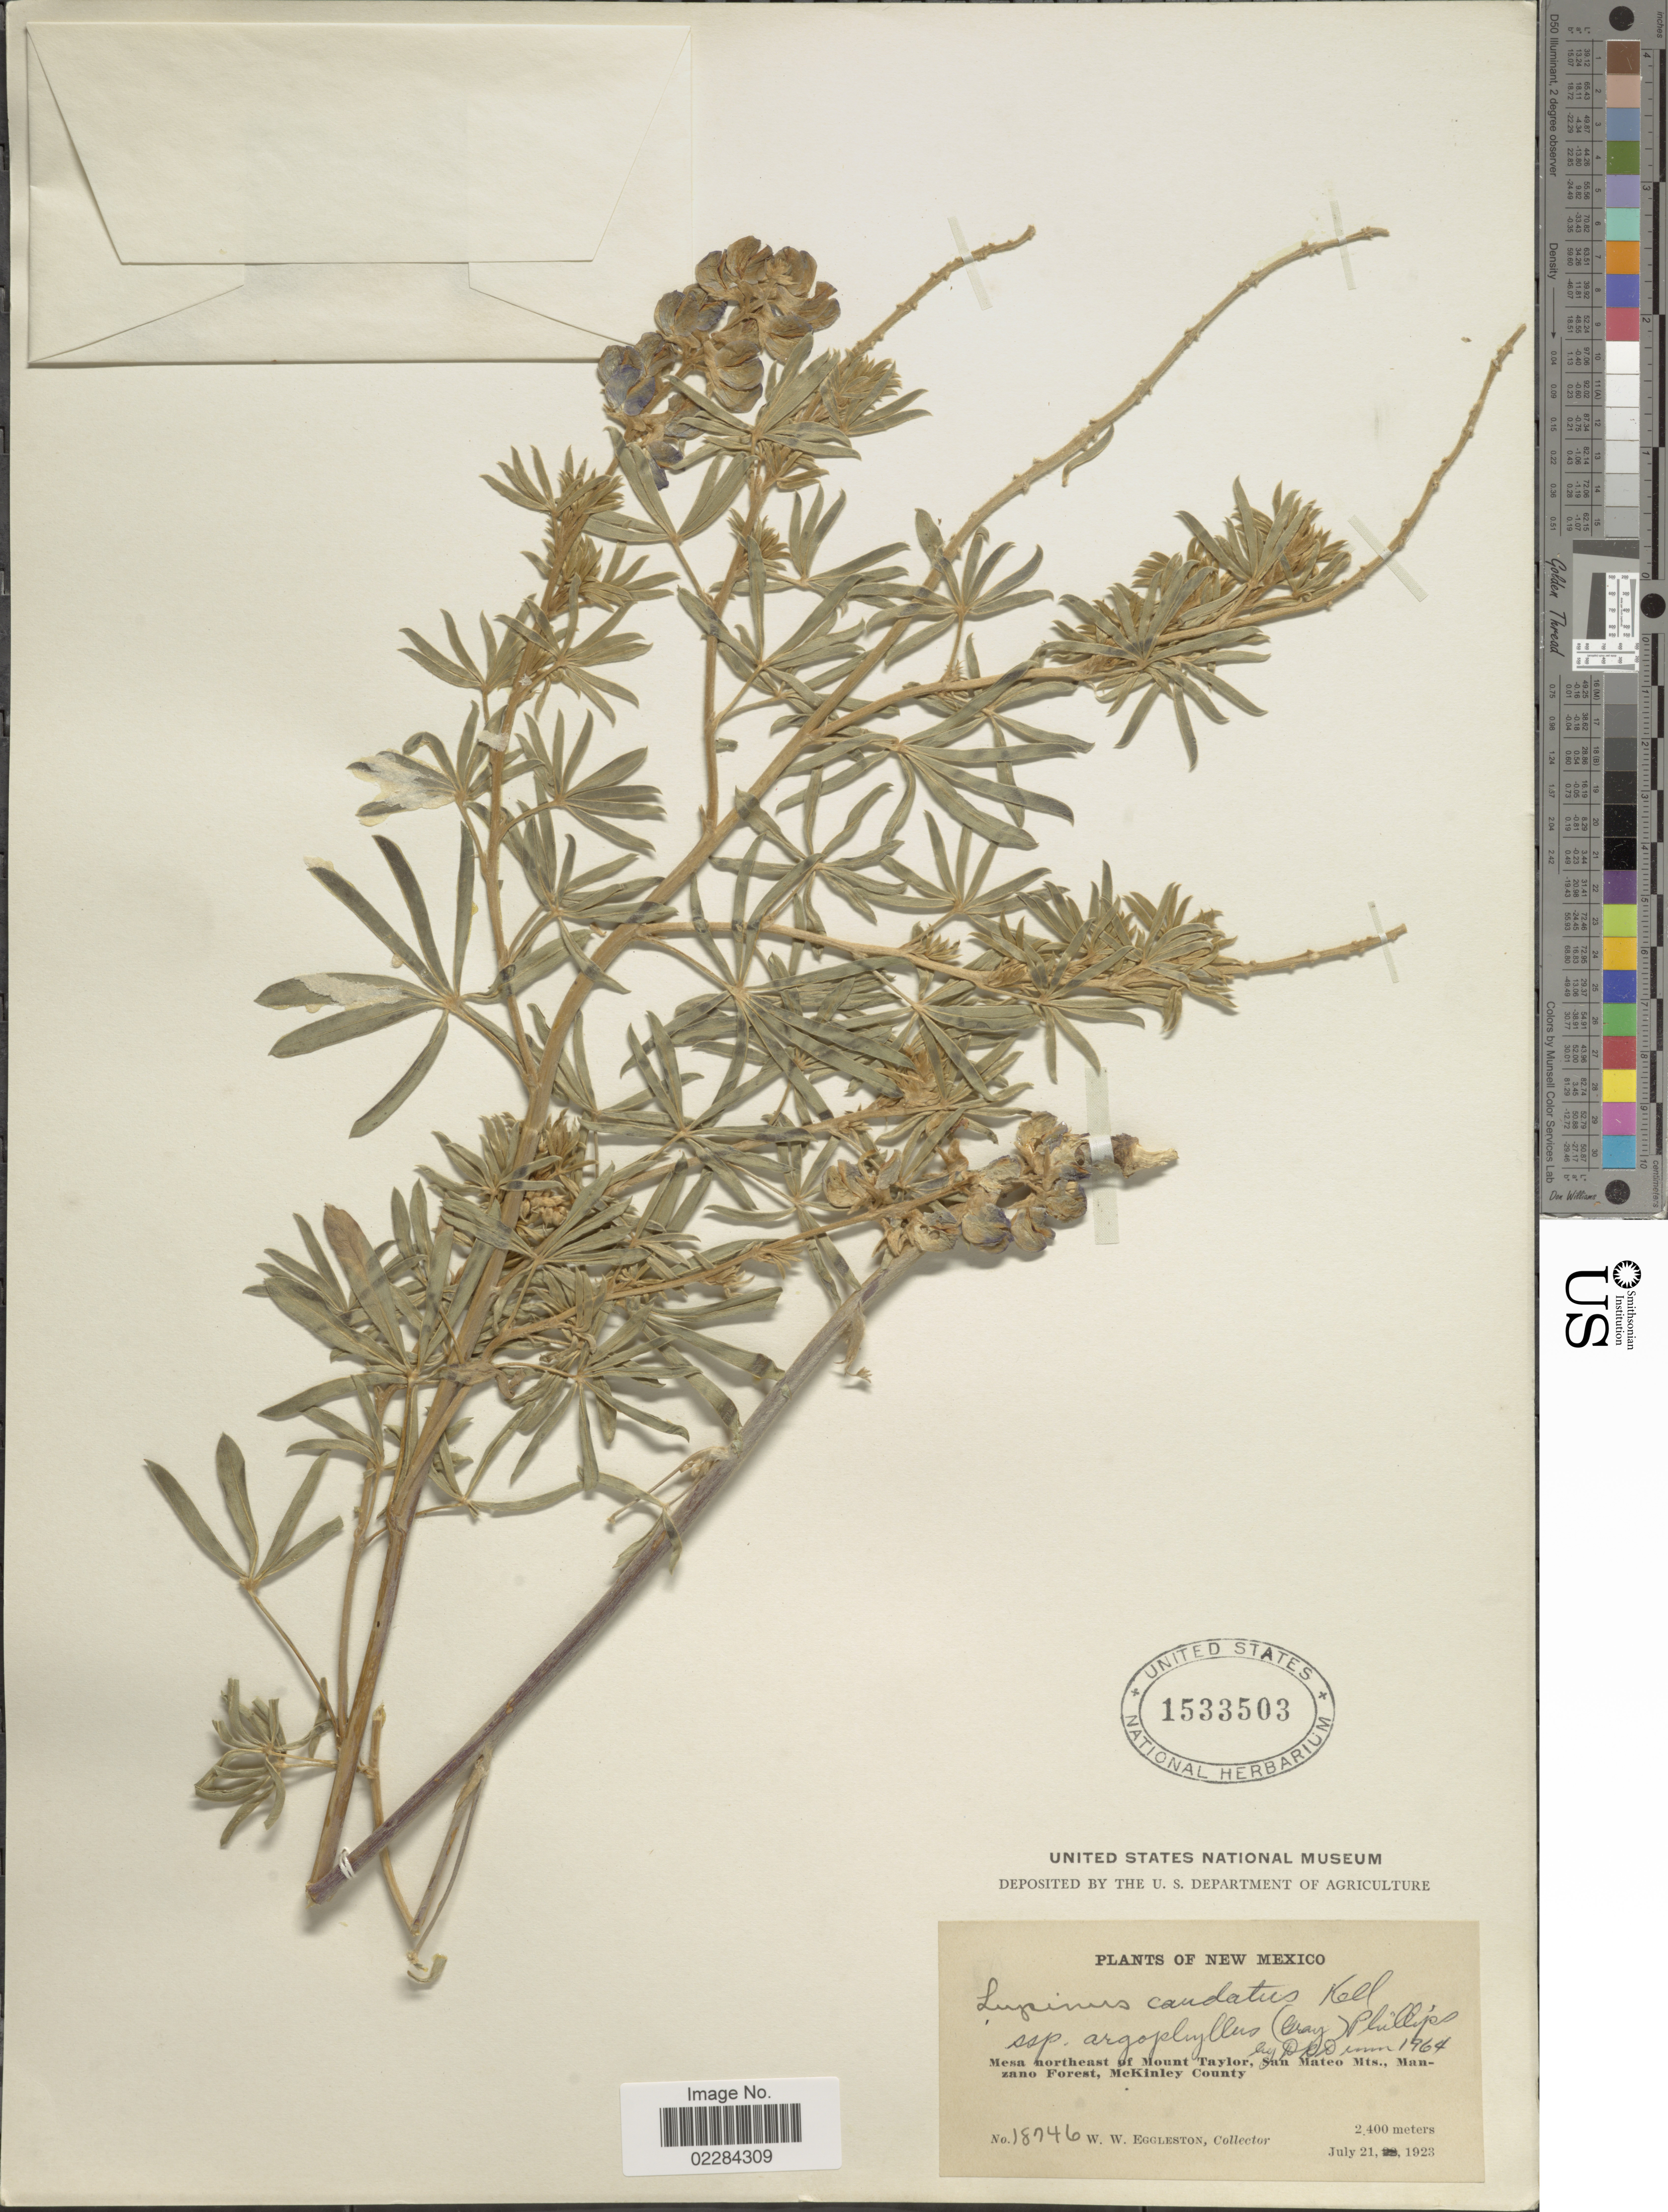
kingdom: Plantae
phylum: Tracheophyta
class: Magnoliopsida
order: Fabales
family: Fabaceae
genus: Lupinus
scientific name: Lupinus caudatus var. argophyllus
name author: (A. Gray) S.L. Welsh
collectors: W. W. Eggleston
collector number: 18746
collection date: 1923-07-21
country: United States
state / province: New Mexico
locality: Mesa northeast of Mount Taylor, San Mateo Mts., Manzano Forest, Mckinley County.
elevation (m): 2400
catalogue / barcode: US 1533503